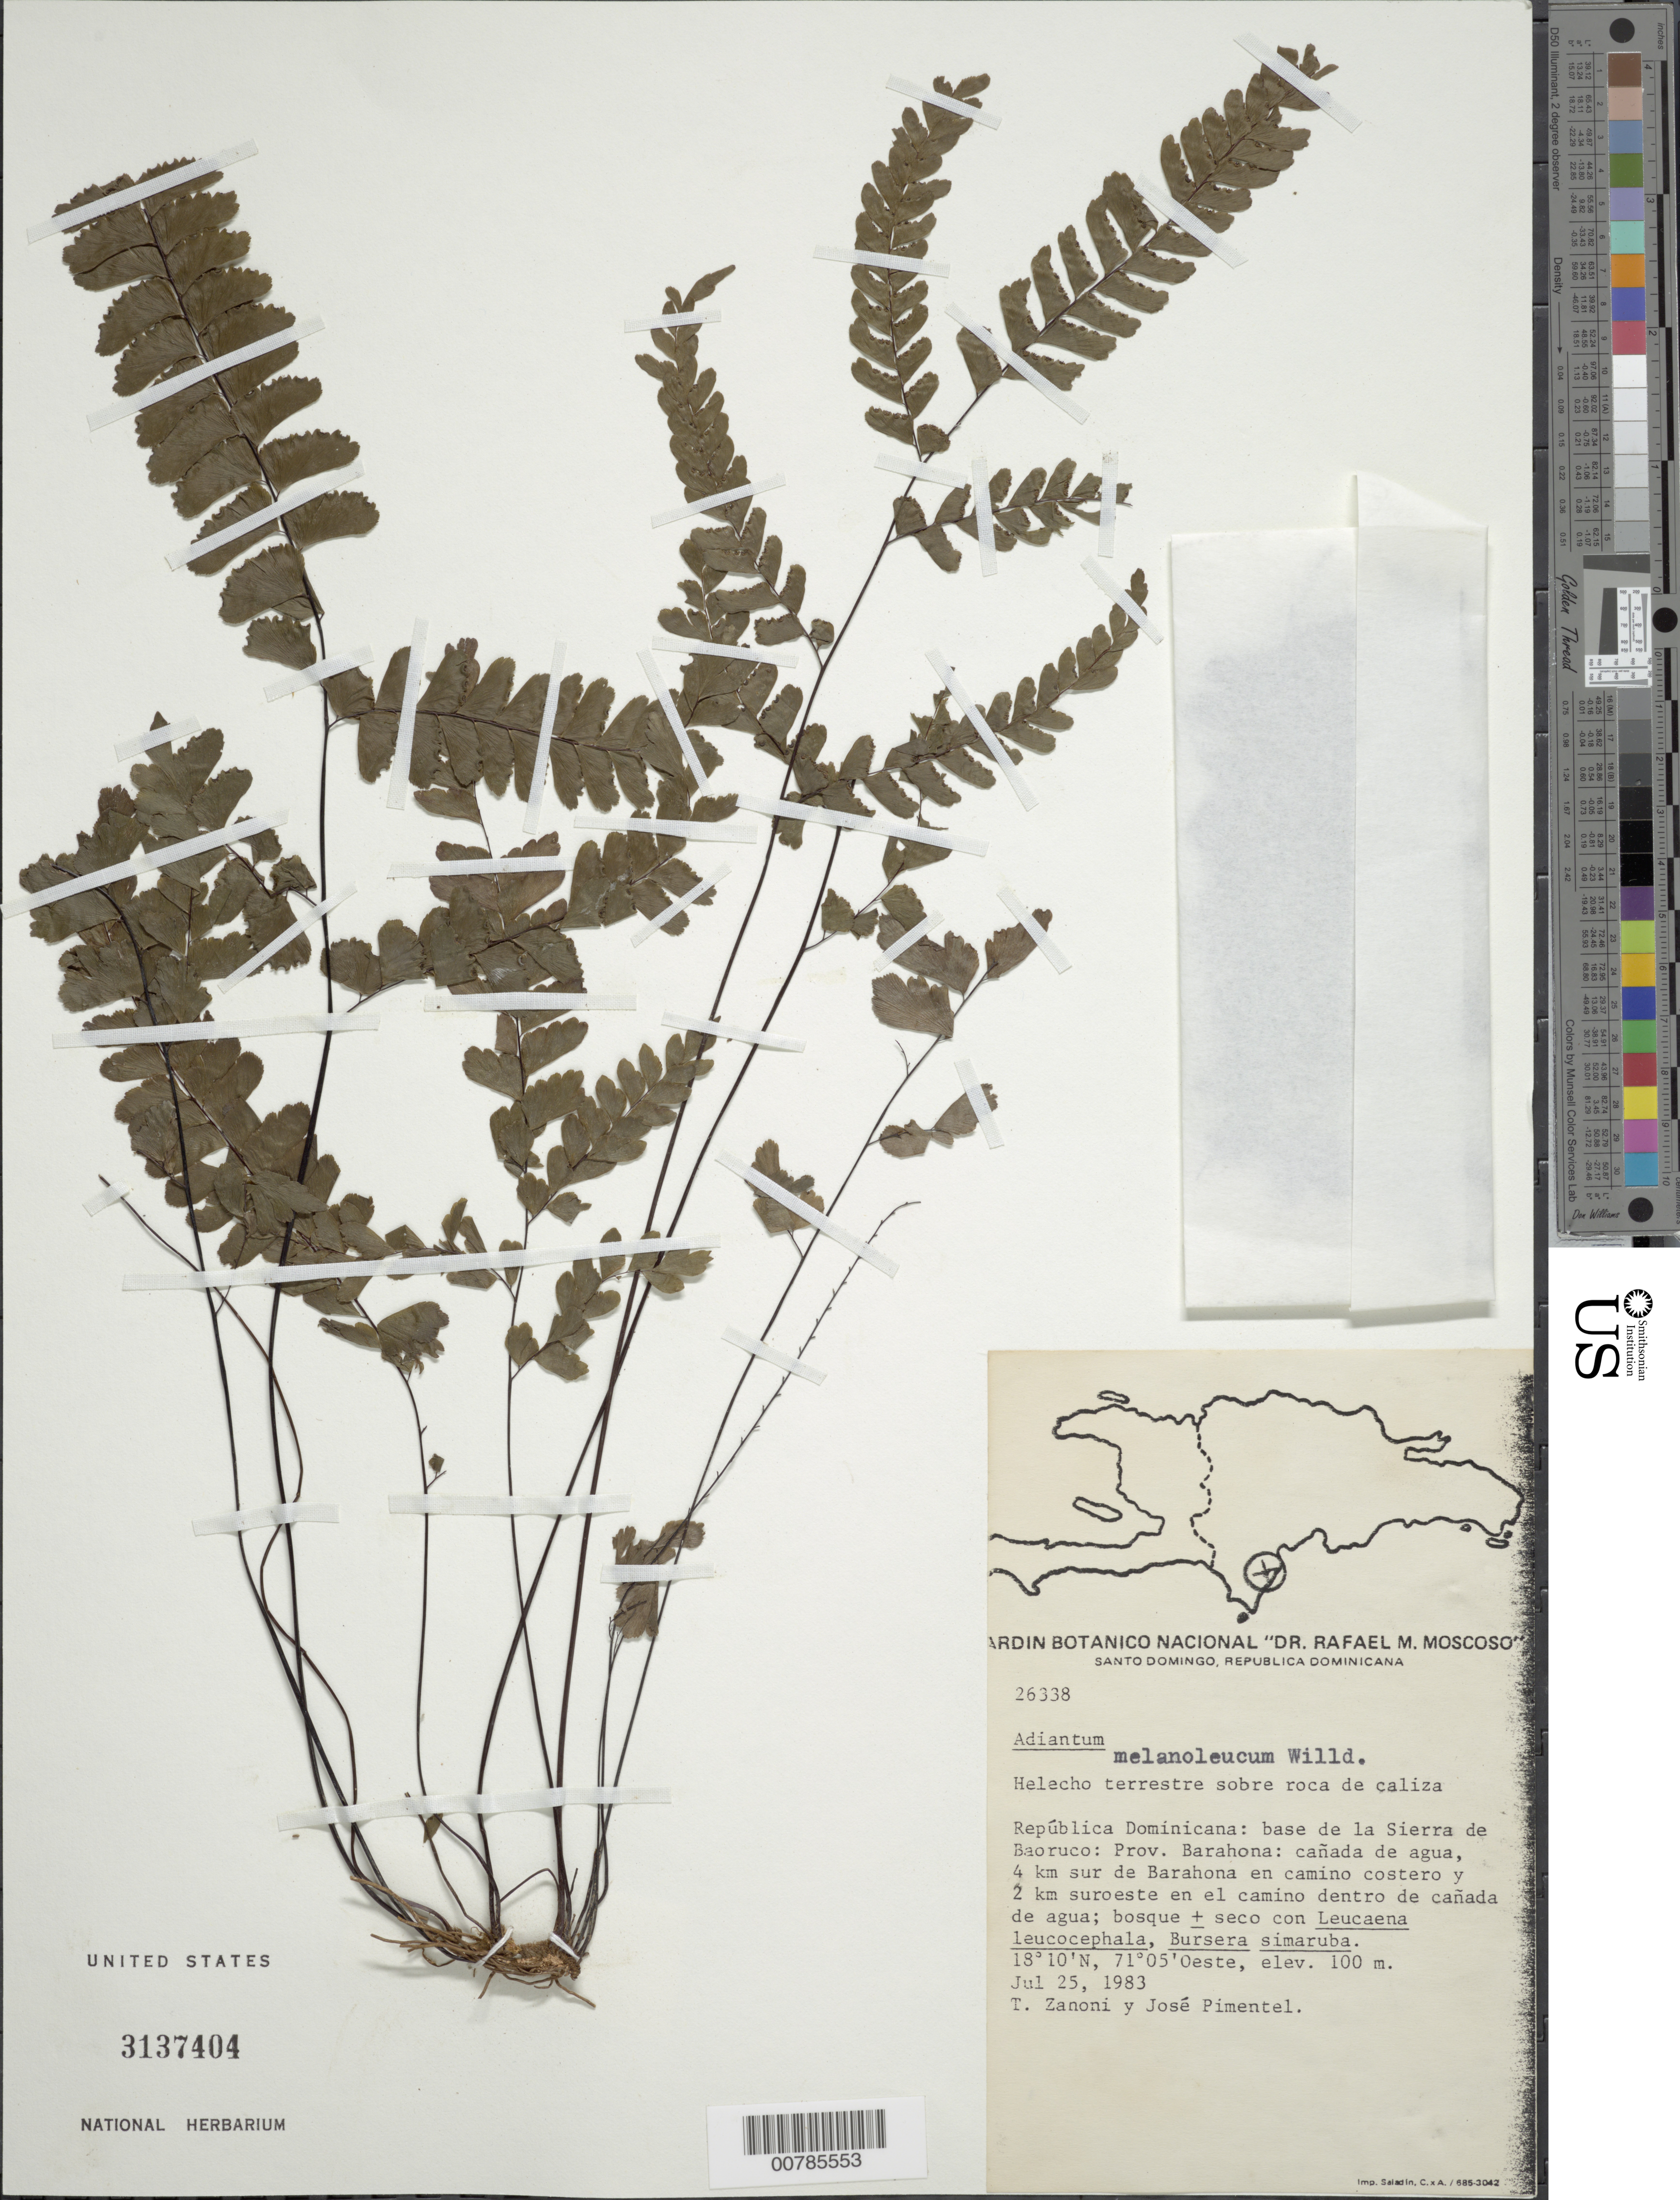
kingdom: Plantae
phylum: Tracheophyta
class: Polypodiopsida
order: Polypodiales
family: Pteridaceae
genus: Adiantum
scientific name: Adiantum melanoleucum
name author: Willd.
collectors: T. A. Zanoni & J. Pimentel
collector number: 26338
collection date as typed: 25 Jul 1983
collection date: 1983-07-25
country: Dominican Republic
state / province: Barahona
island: Hispaniola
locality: Sierra de Baoruco, 4 km sur de Barahona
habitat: Bosque ± seco con Leucaena leucocephala, Bursera simaruba; sobre roca de caliza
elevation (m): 100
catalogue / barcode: US 3137404